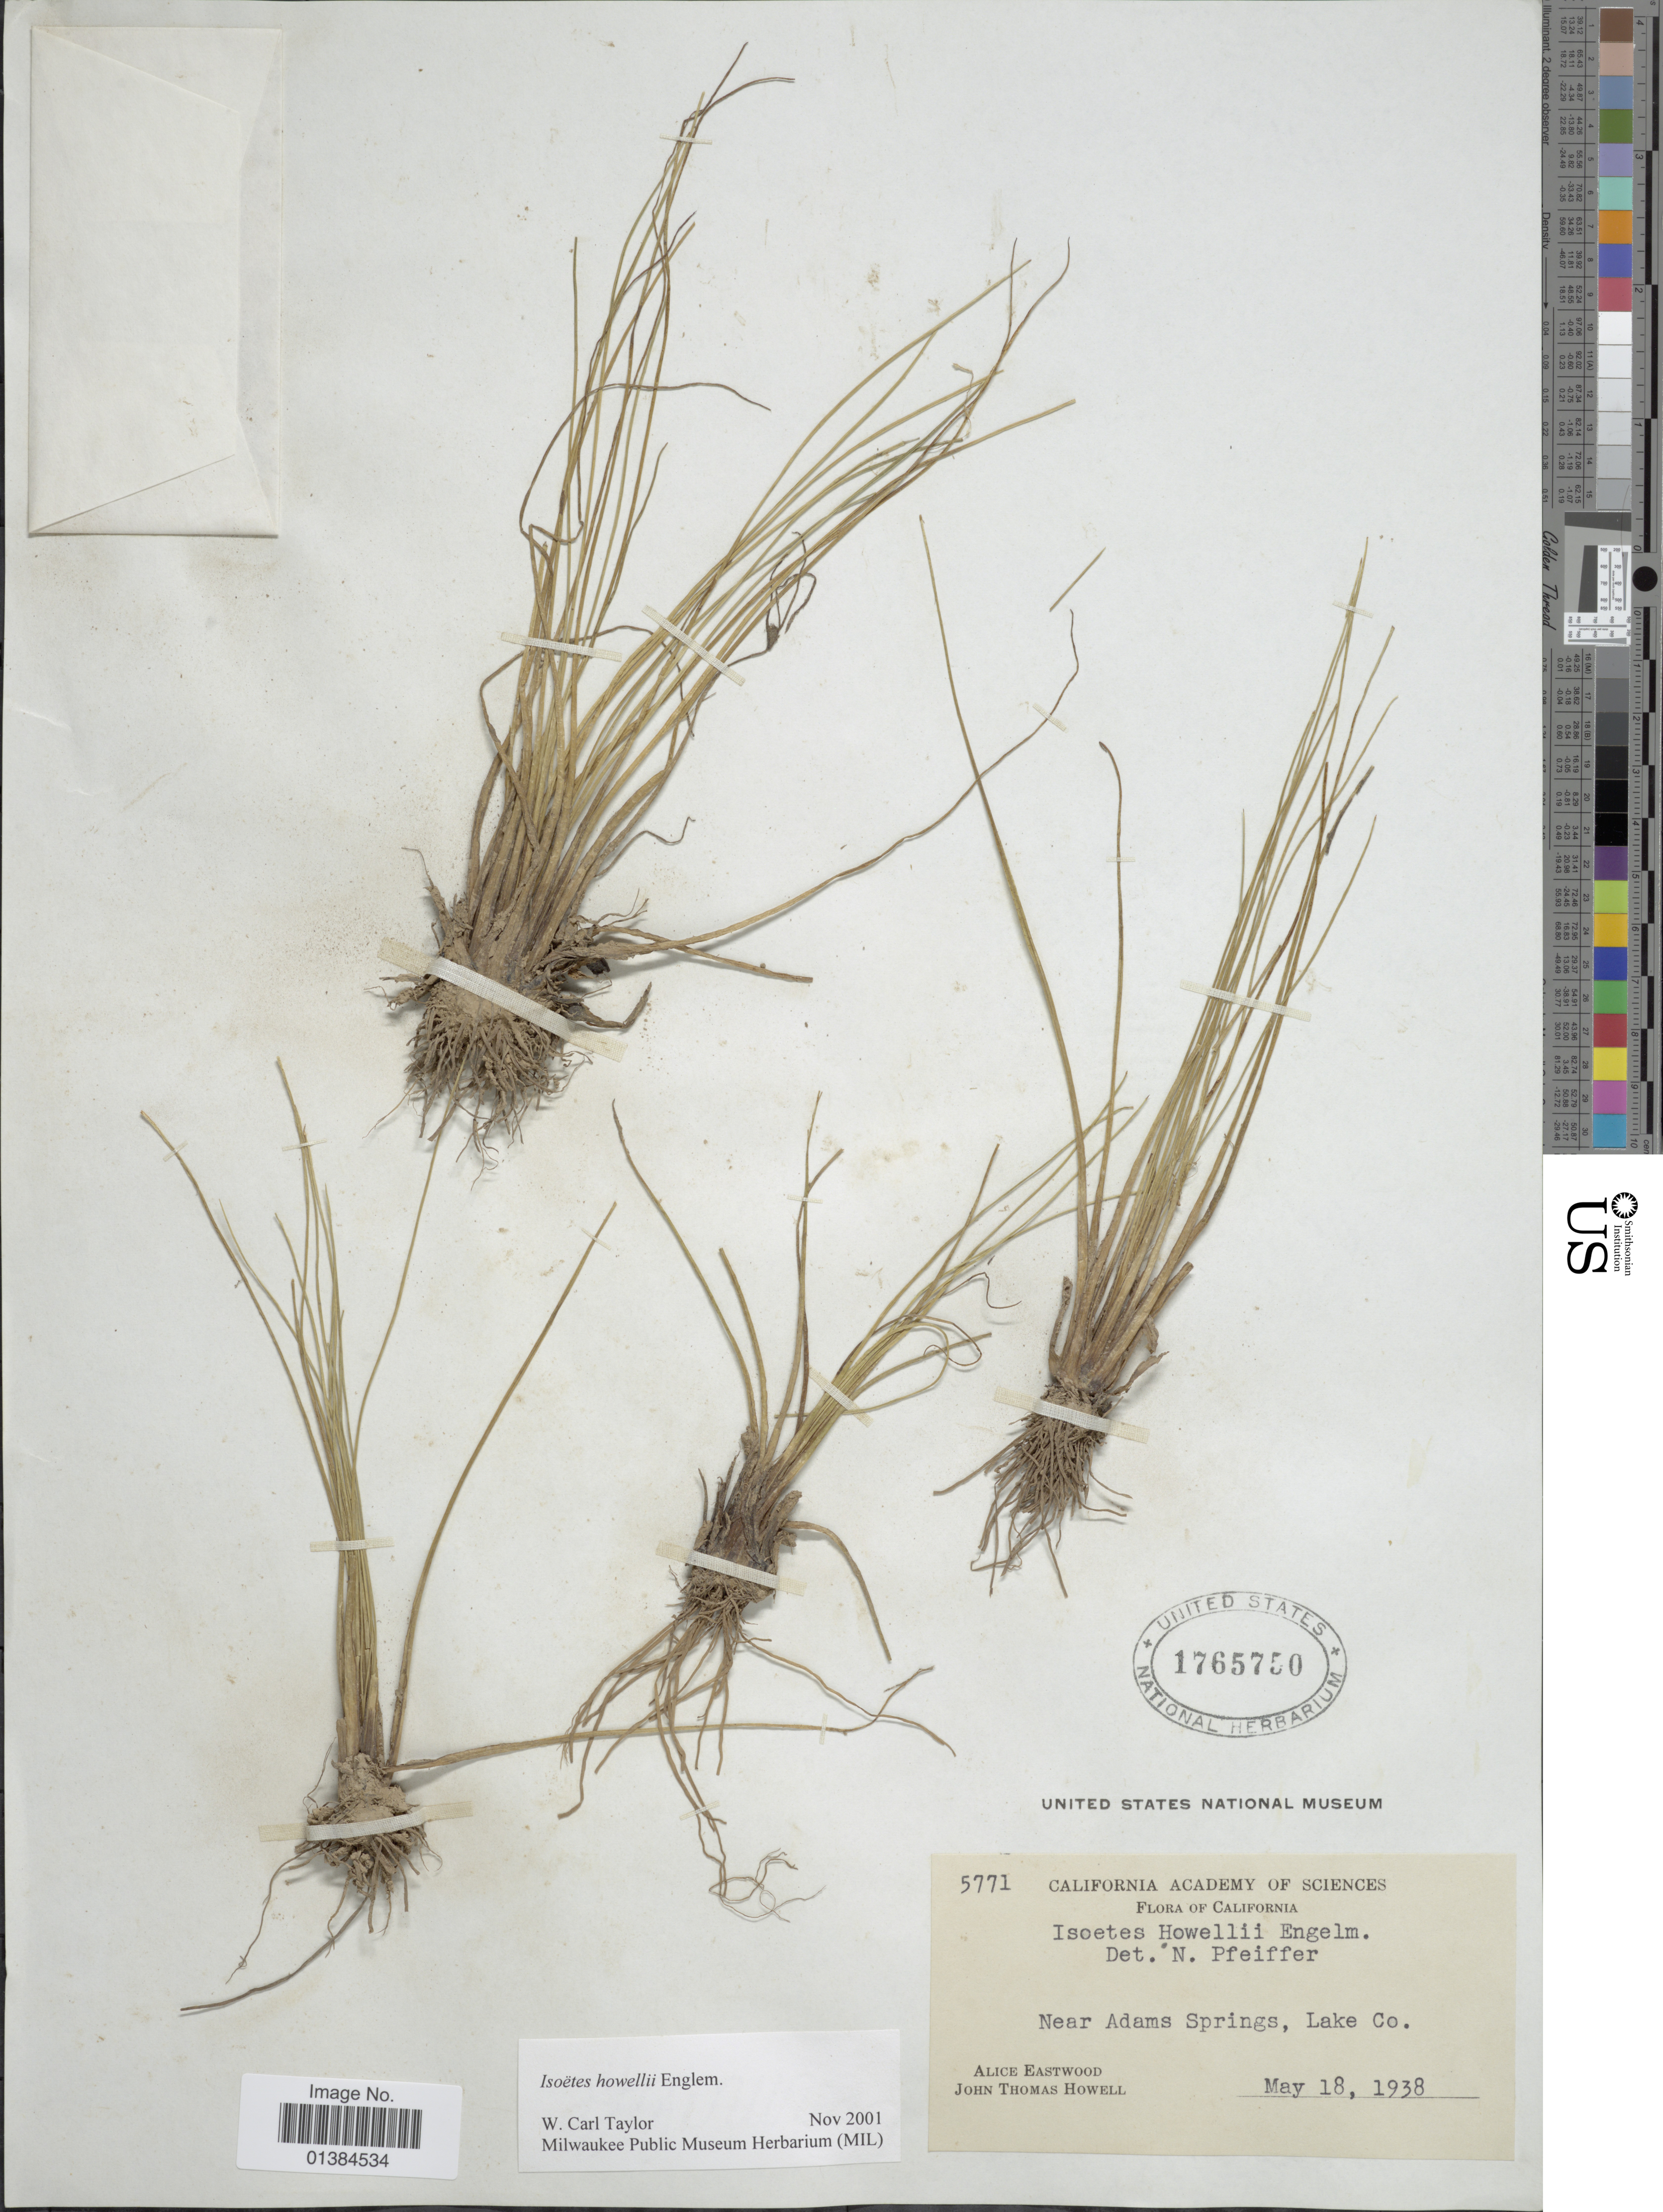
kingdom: Plantae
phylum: Tracheophyta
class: Lycopodiopsida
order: Isoetales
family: Isoetaceae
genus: Isoetes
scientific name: Isoetes howellii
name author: Engelm.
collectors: A. Eastwood & J. T. Howell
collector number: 5771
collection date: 1938-05-18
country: United States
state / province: California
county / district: Lake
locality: Near Adams Springs, Lake Co.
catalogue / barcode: US 1765750